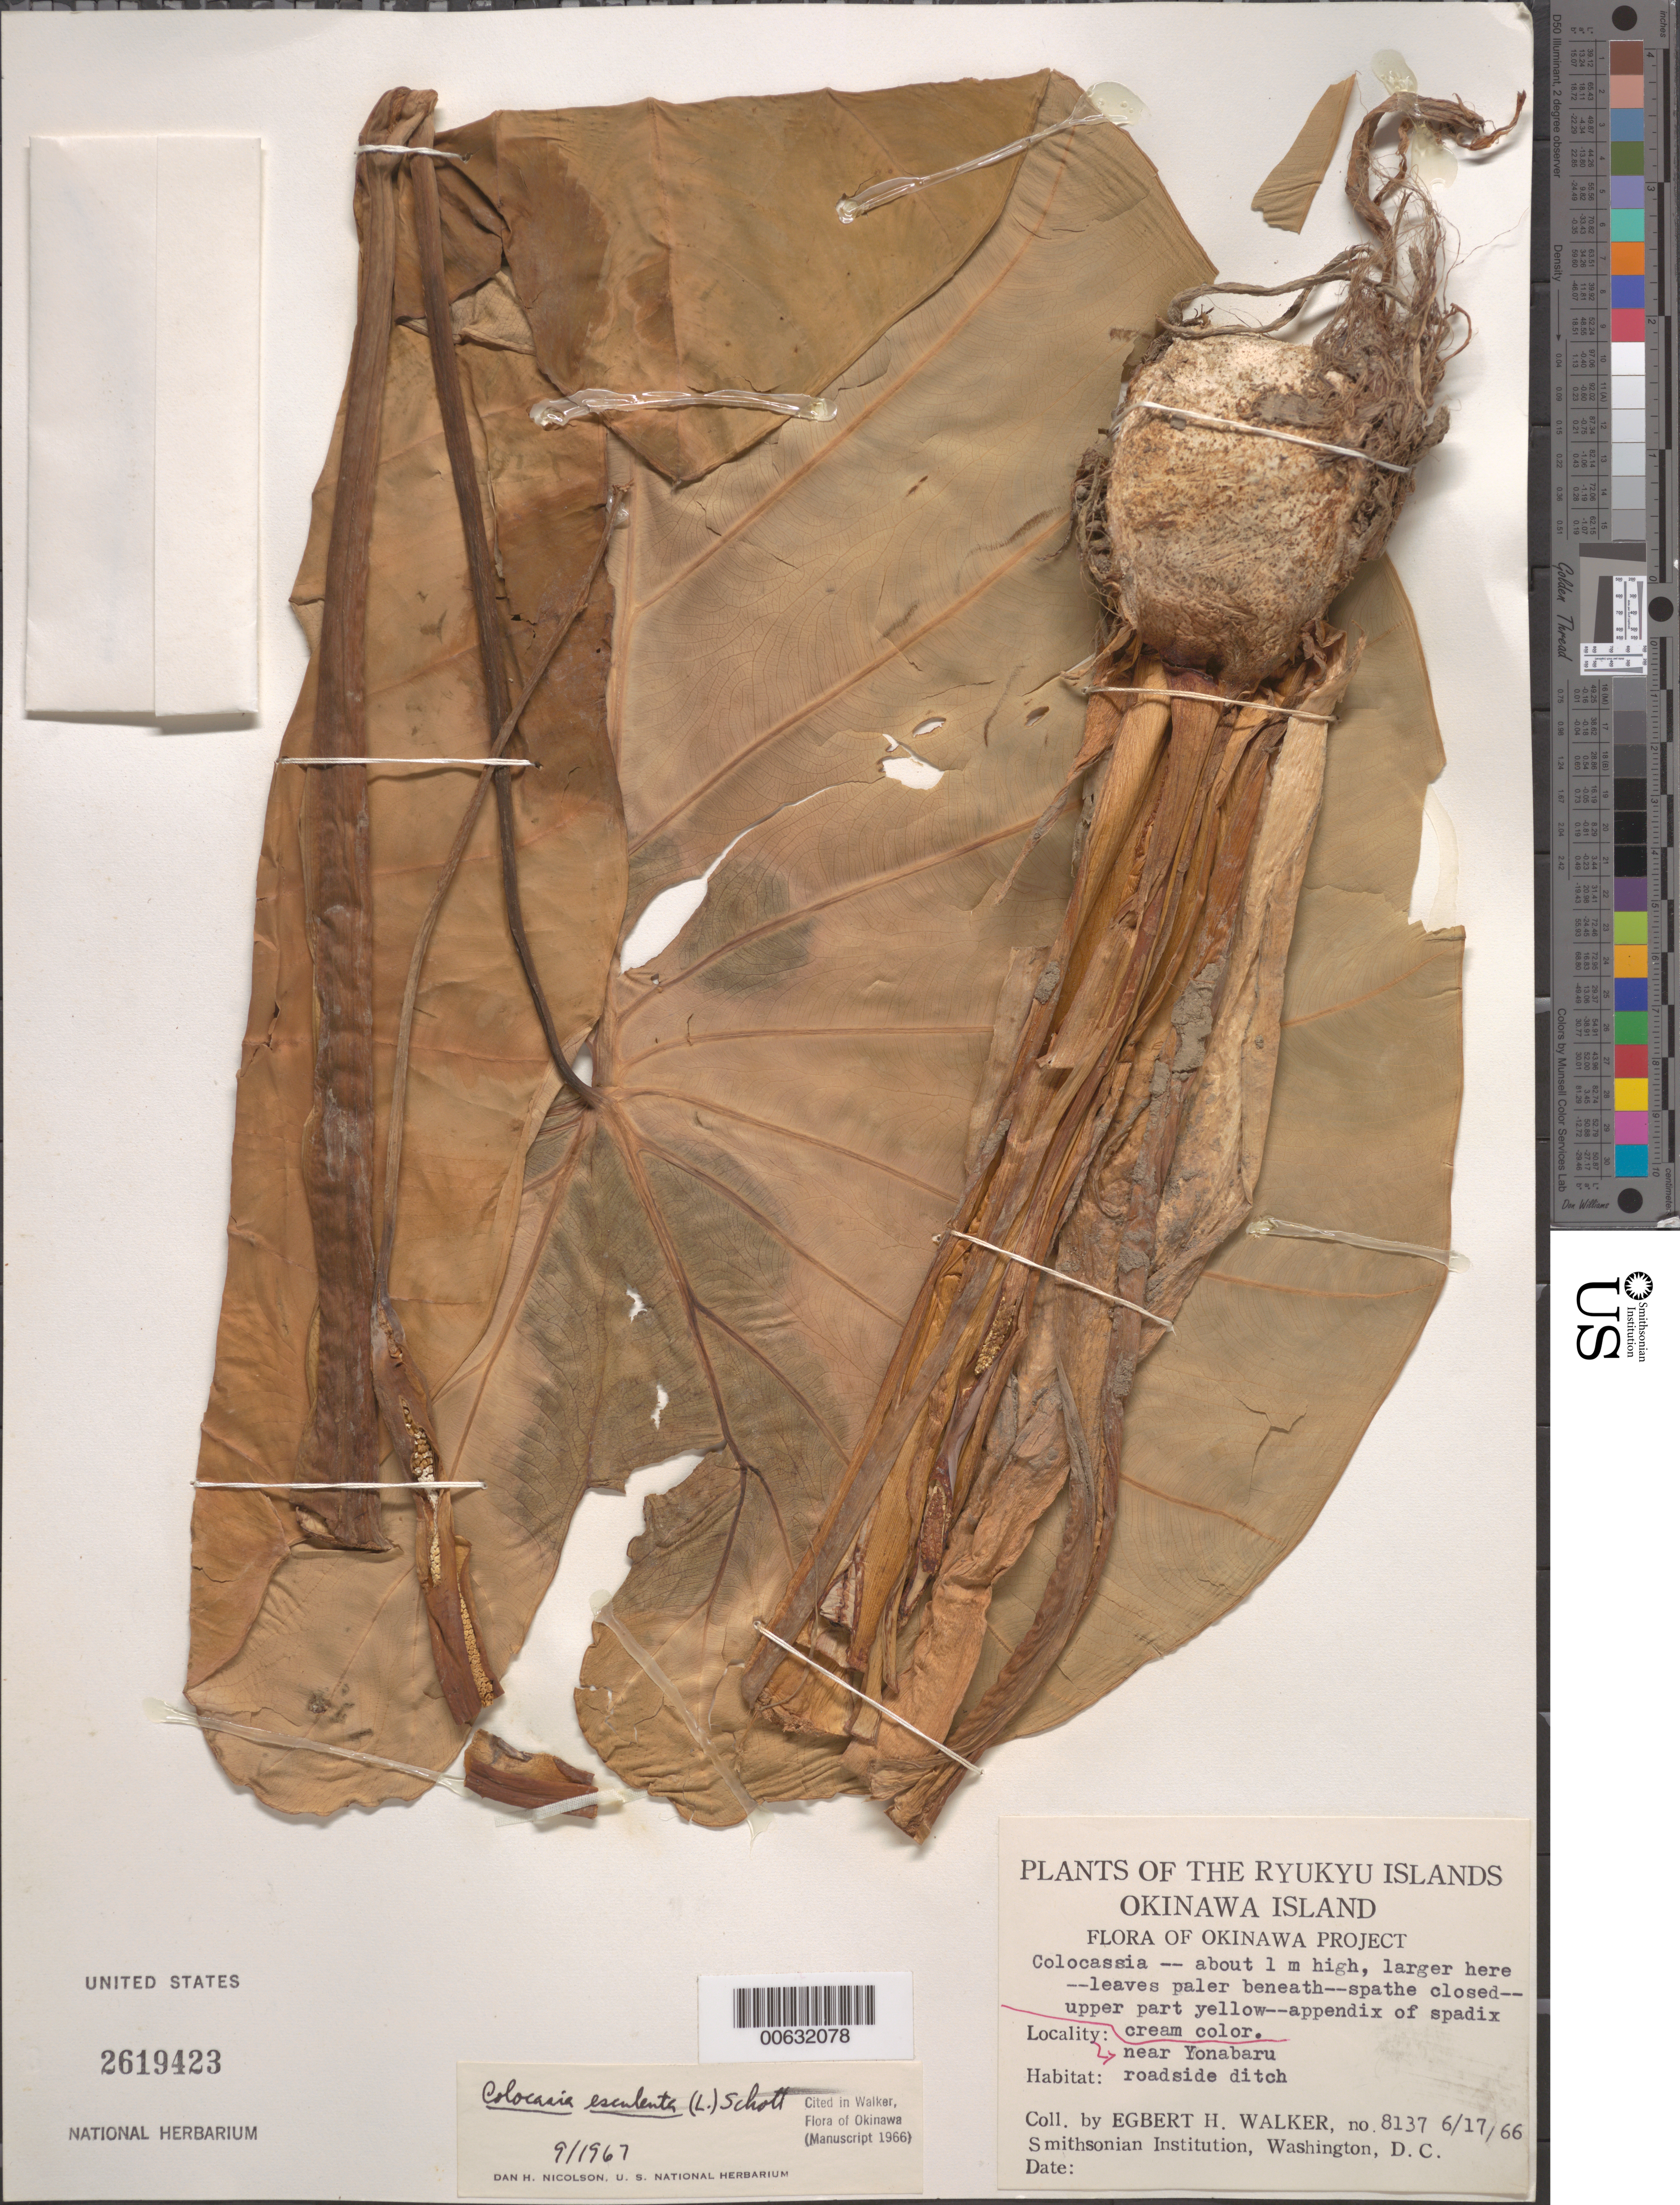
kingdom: Plantae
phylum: Tracheophyta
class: Liliopsida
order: Alismatales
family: Araceae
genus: Colocasia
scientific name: Colocasia esculenta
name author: (L.) Schott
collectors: E. H. Walker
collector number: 8137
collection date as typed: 17 Jun 1966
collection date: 1966-06-17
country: Japan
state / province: Okinawa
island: Okinawa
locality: near Yonabaru [Okinawa Is.]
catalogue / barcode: US 2619423